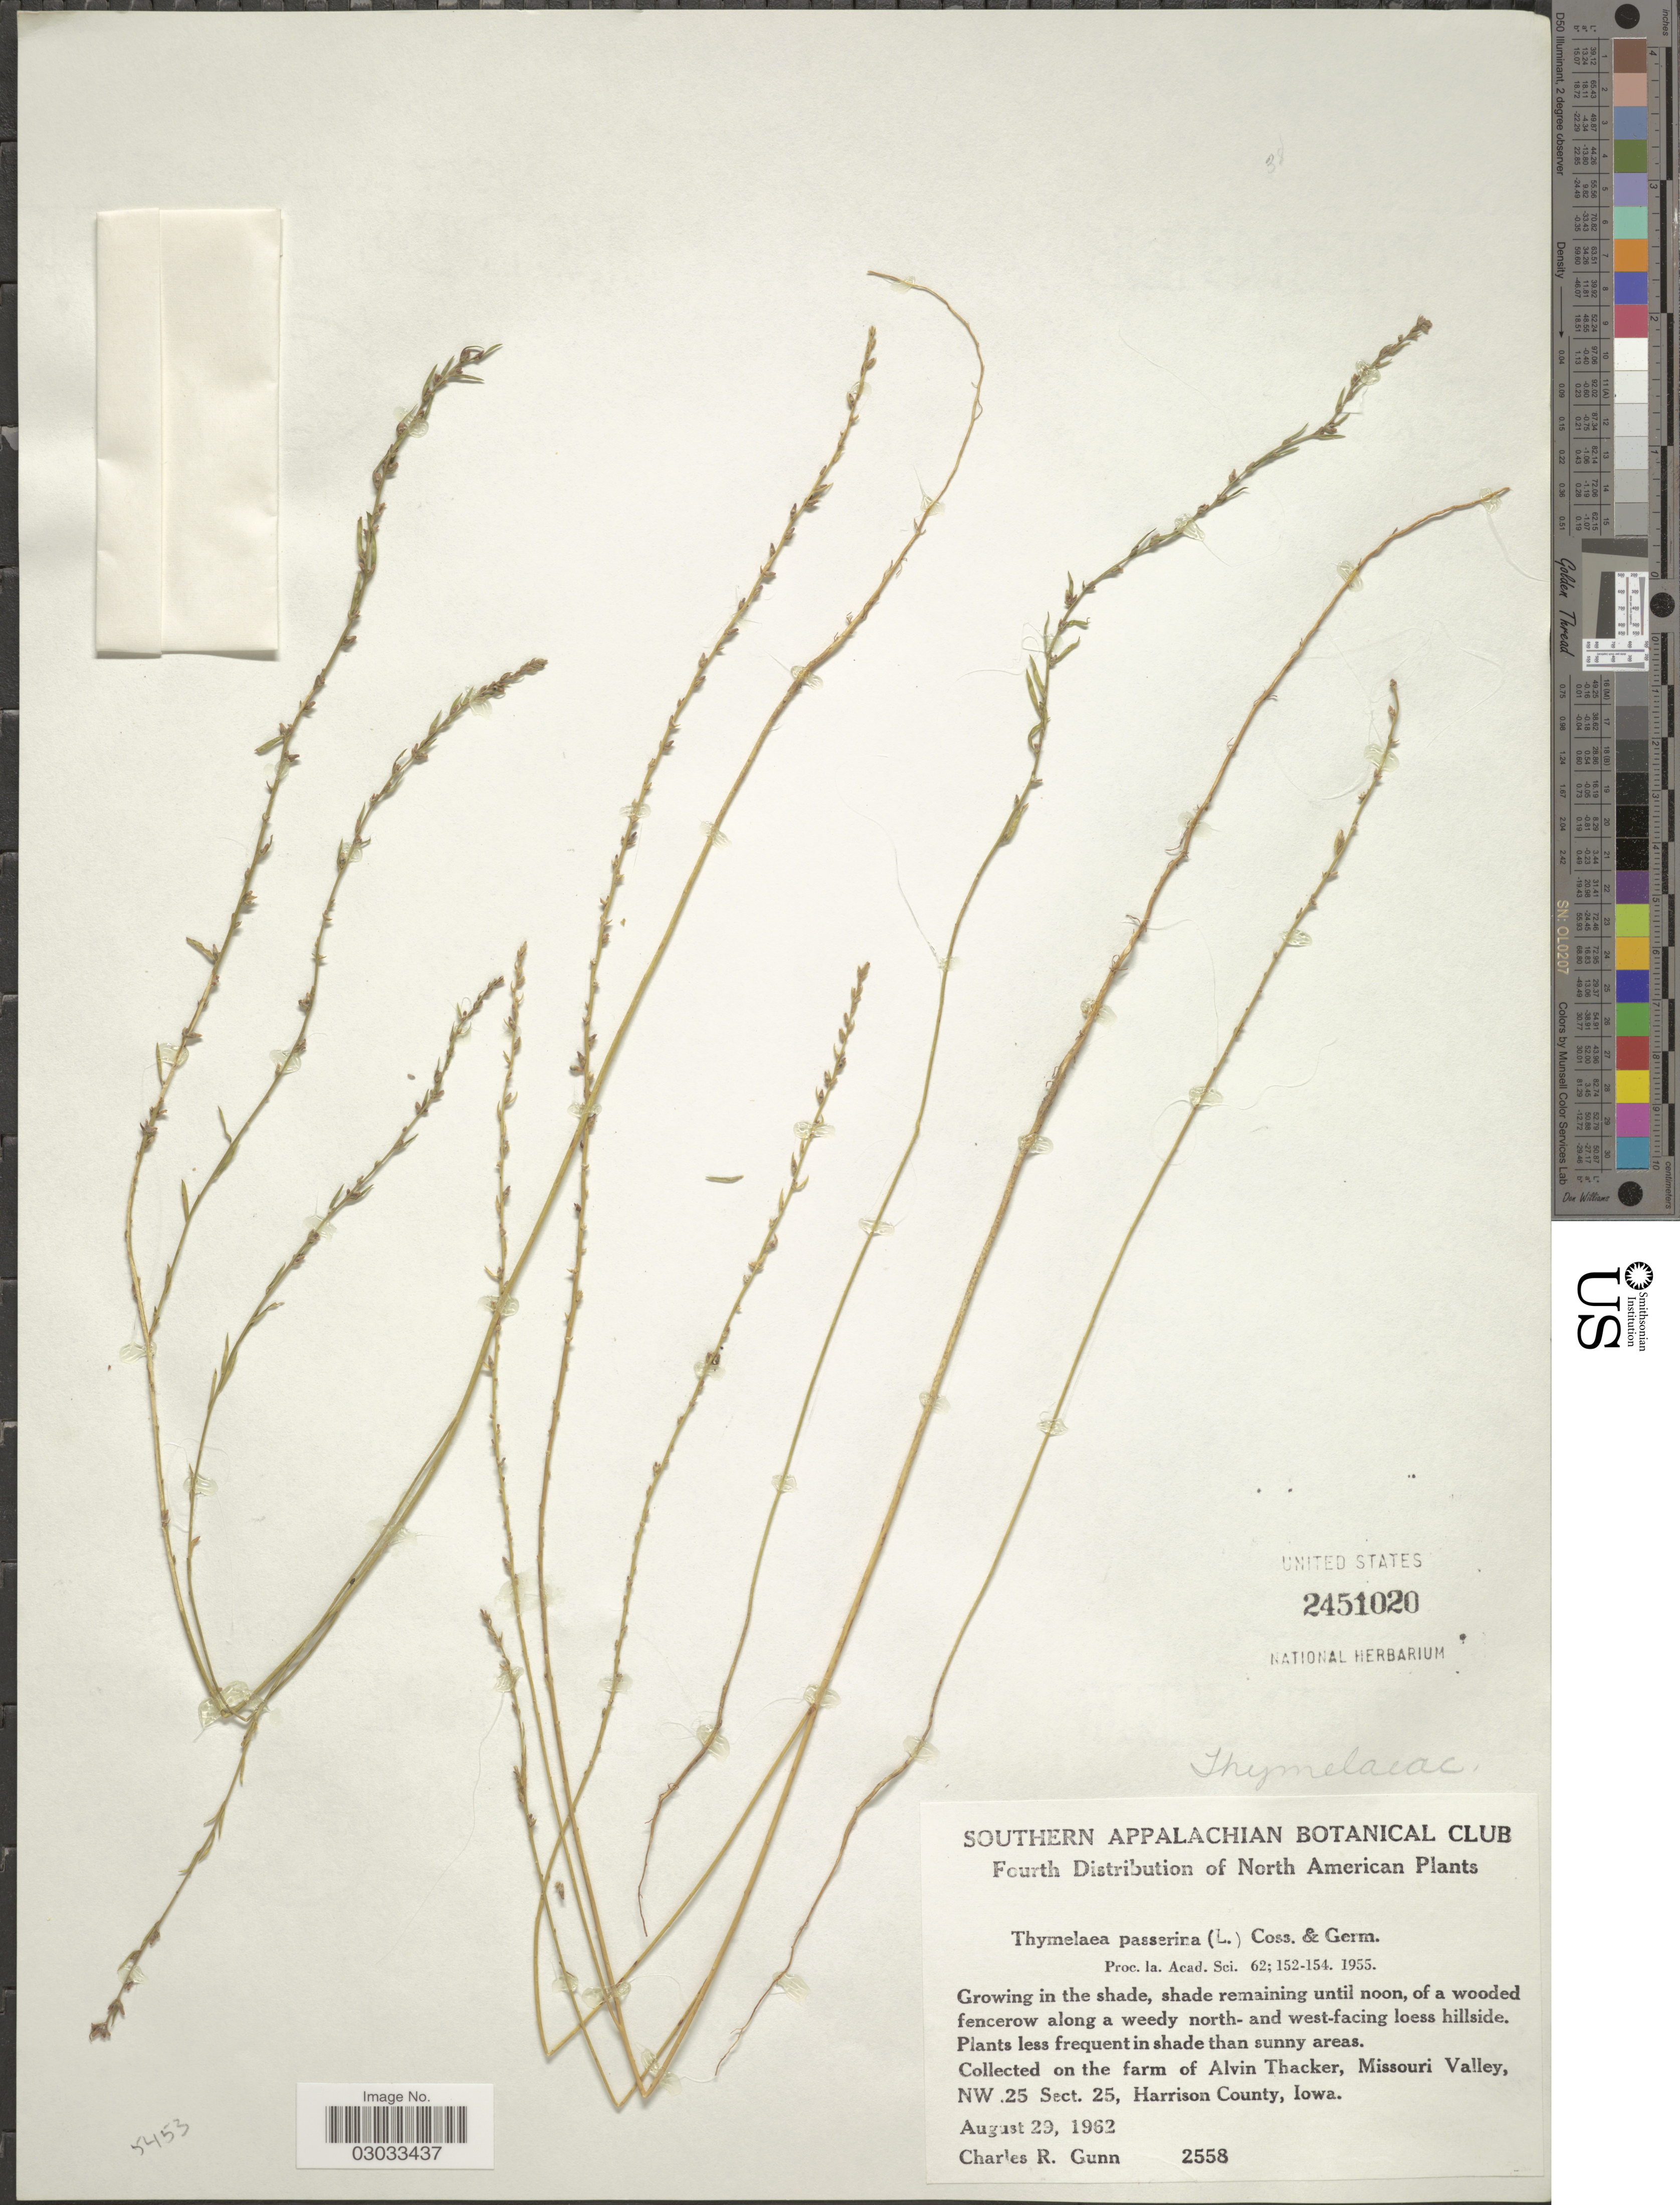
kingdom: Plantae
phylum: Tracheophyta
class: Magnoliopsida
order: Malvales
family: Thymelaeaceae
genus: Thymelaea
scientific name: Thymelaea passerina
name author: (L.) Coss. & Germ.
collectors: C. R. Gunn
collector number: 2558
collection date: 1962-08-29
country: United States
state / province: Iowa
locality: Southern Appalachian. [unsure placement] On the farm of Alvin Thacker, Missouri Valley, NW. 25 Sect. 25, Harrison County.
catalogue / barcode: US 2451020